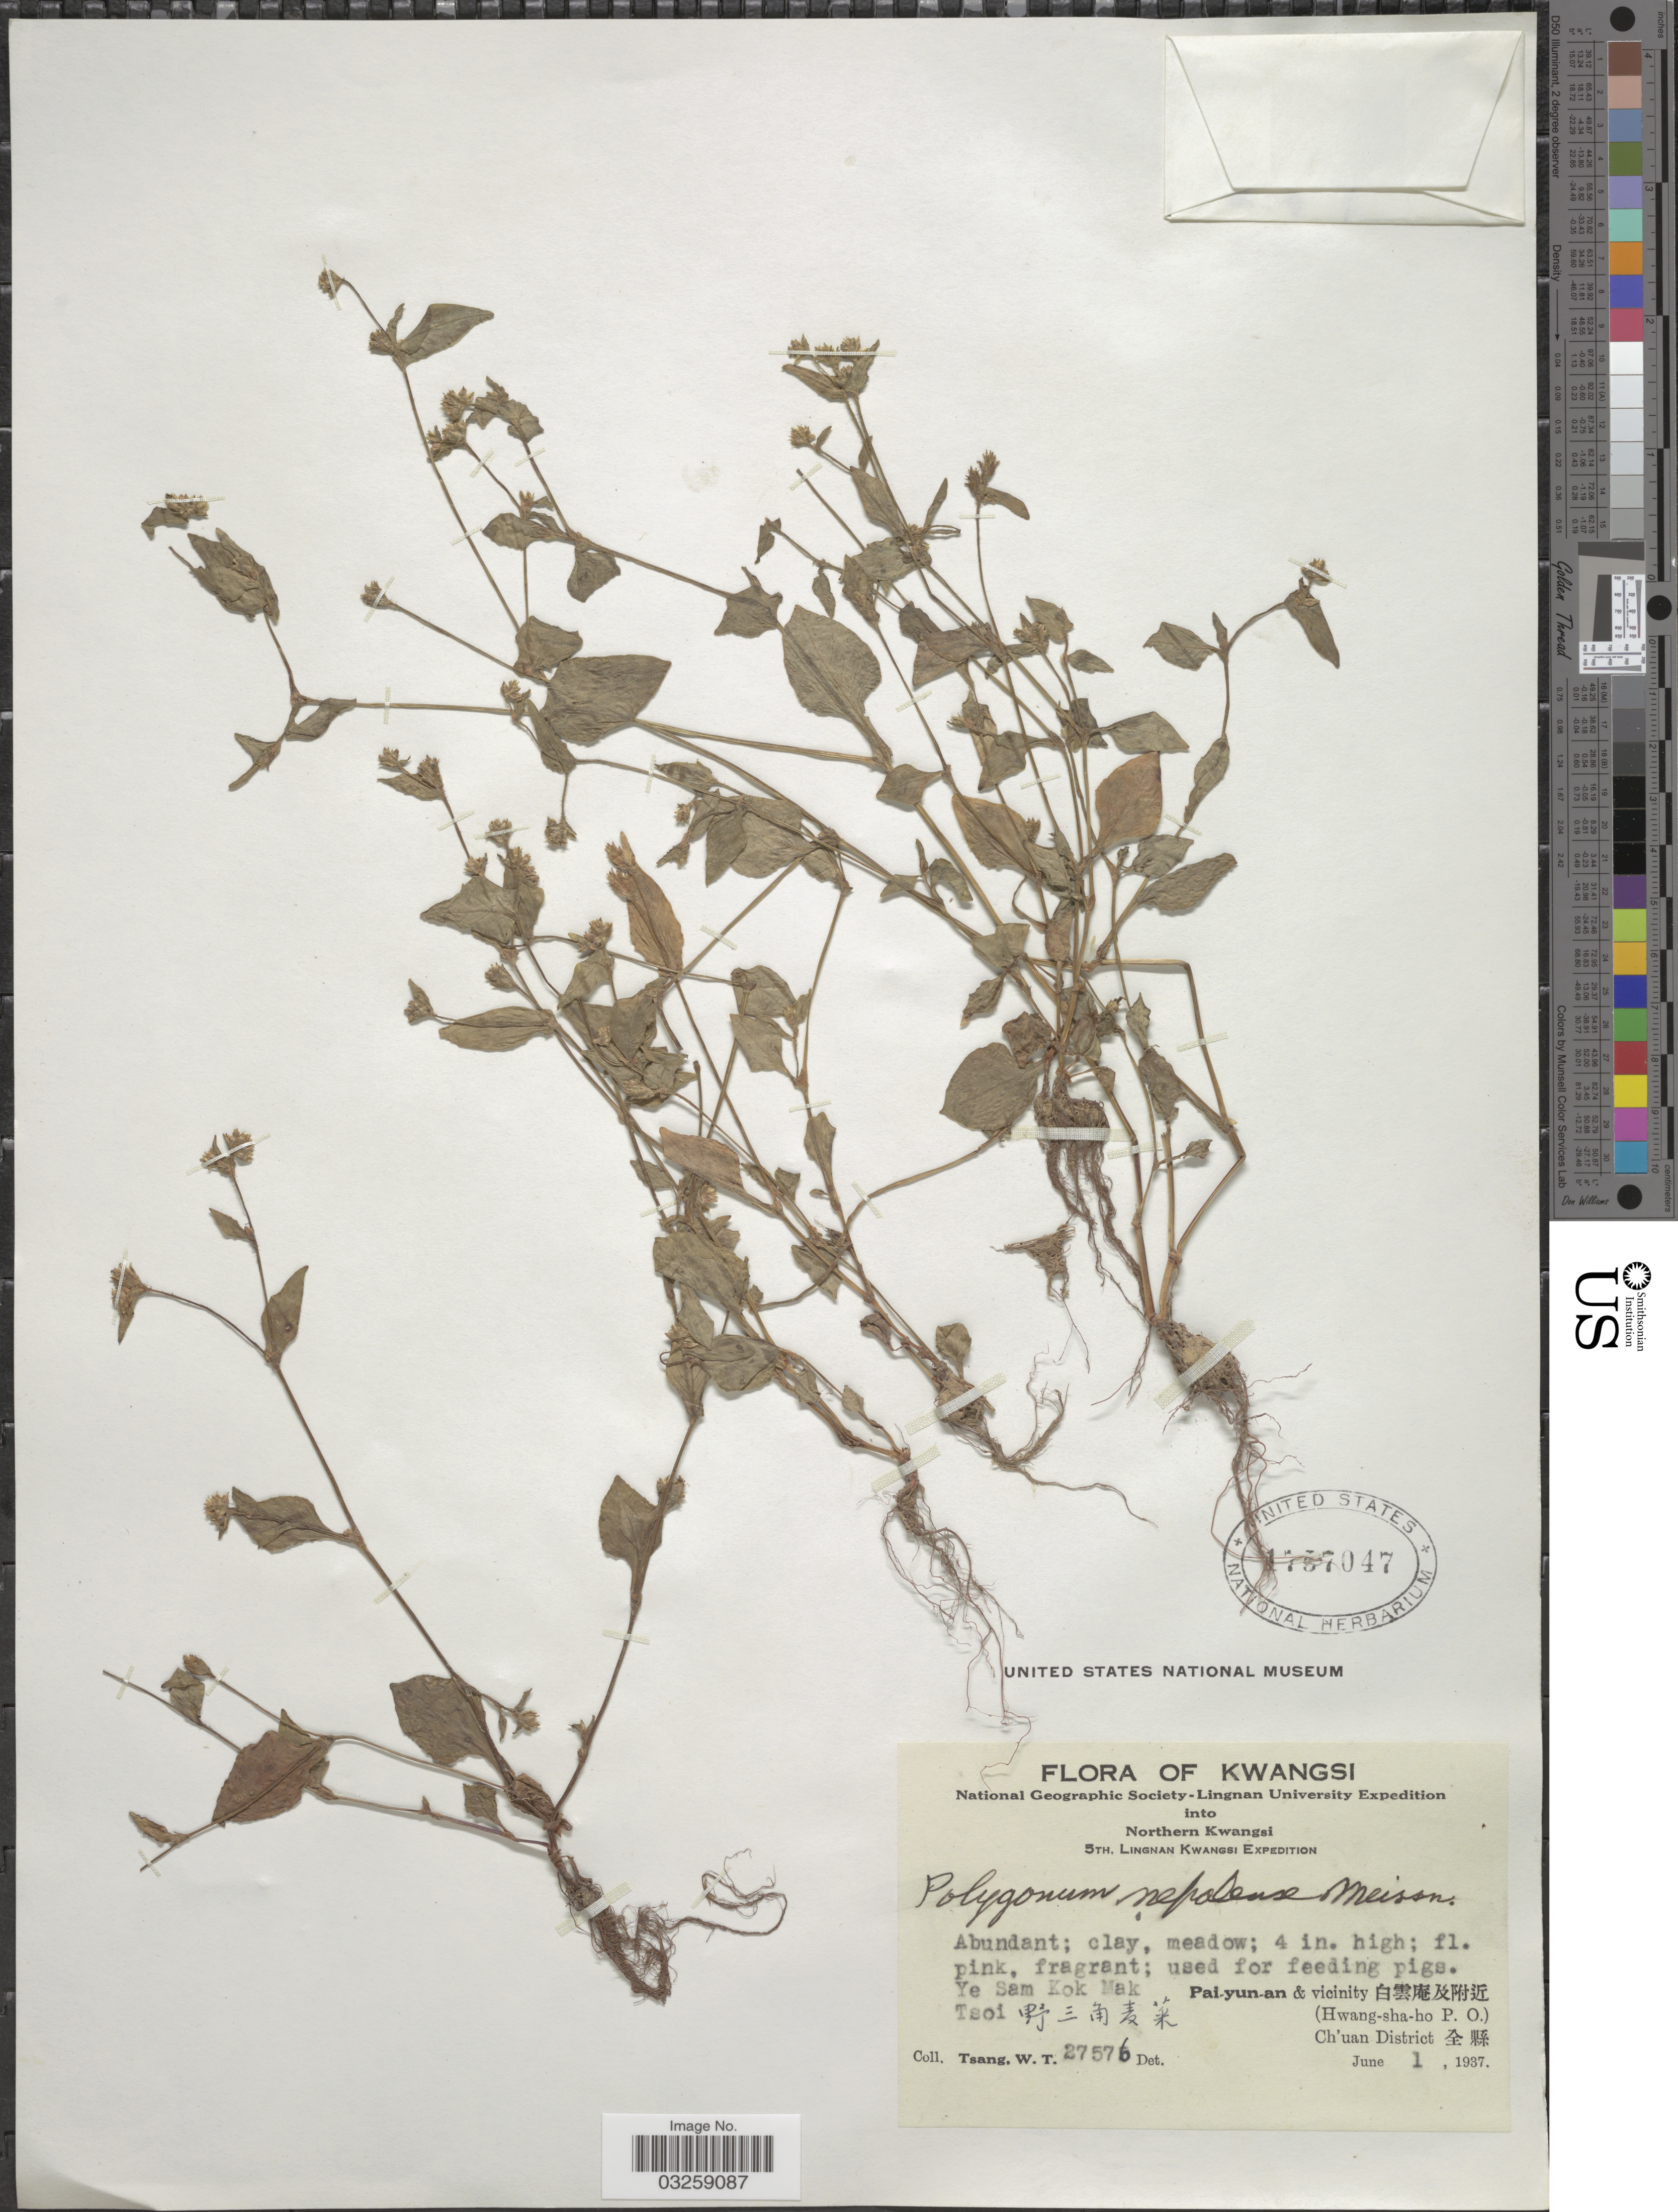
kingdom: Plantae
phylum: Tracheophyta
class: Magnoliopsida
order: Caryophyllales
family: Polygonaceae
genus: Polygonum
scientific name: Polygonum nepalense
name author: Meisn.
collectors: W. T. Tsang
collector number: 27576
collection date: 1937-06-01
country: China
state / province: Guangxi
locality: Kwangsi. Northern Kwangsi. Pai-yun-an & vicinity X. (Hwang-sha-ho P. O.). Ch'uan District X.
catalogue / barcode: US 1757047